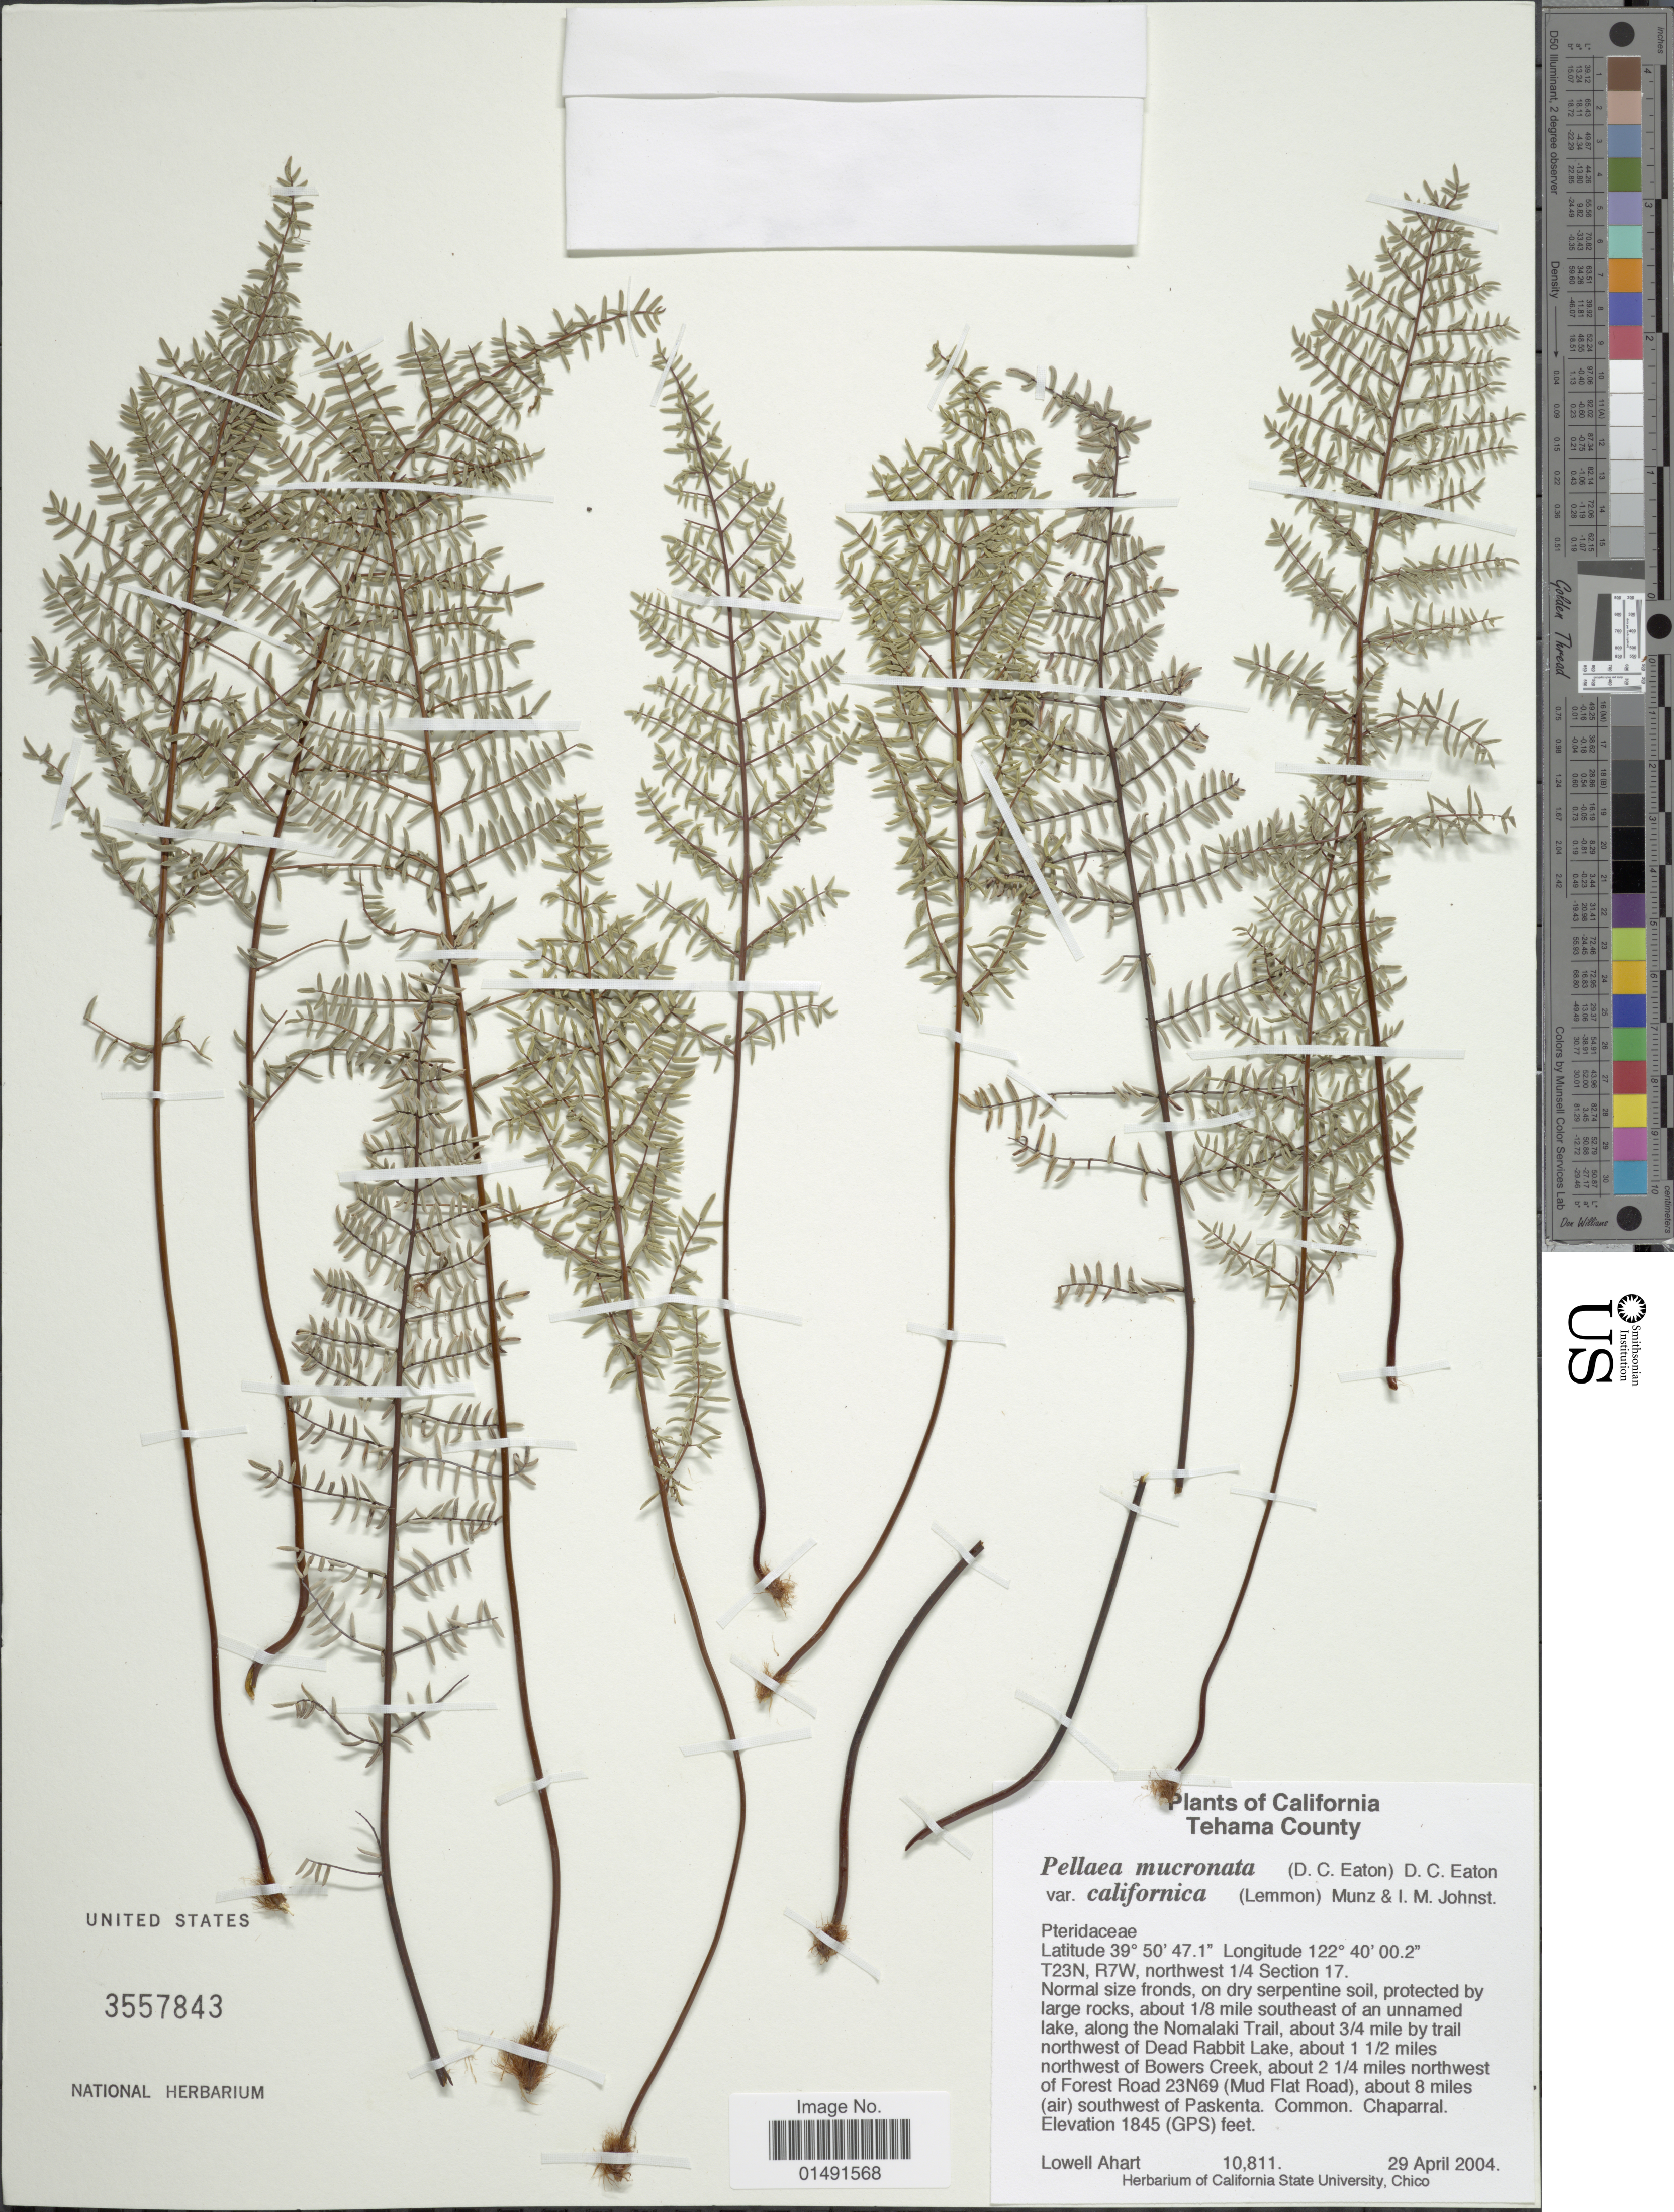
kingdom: Plantae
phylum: Tracheophyta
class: Polypodiopsida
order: Polypodiales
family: Pteridaceae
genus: Pellaea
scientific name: Pellaea mucronata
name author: (D.C. Eaton) D.C. Eaton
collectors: L. Ahart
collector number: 10811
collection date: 2004-04-29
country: United States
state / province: California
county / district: Tehama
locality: Tehama County, T23N, R7W, northwest ¼ Section 17. about 1/8 mile southeast of an unnames lke, along the Nomalaki Trail, about 3/4 mile by trail northwest of Dead Rabbit Lake, about 1 1/2 miles northwest of Bowers Creek, about 2 1/4 miles northwest of Forest Road 23N69 (Mud Flat Road), about 8 miles (air) southwest of pasenta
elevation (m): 562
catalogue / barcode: US 3557843